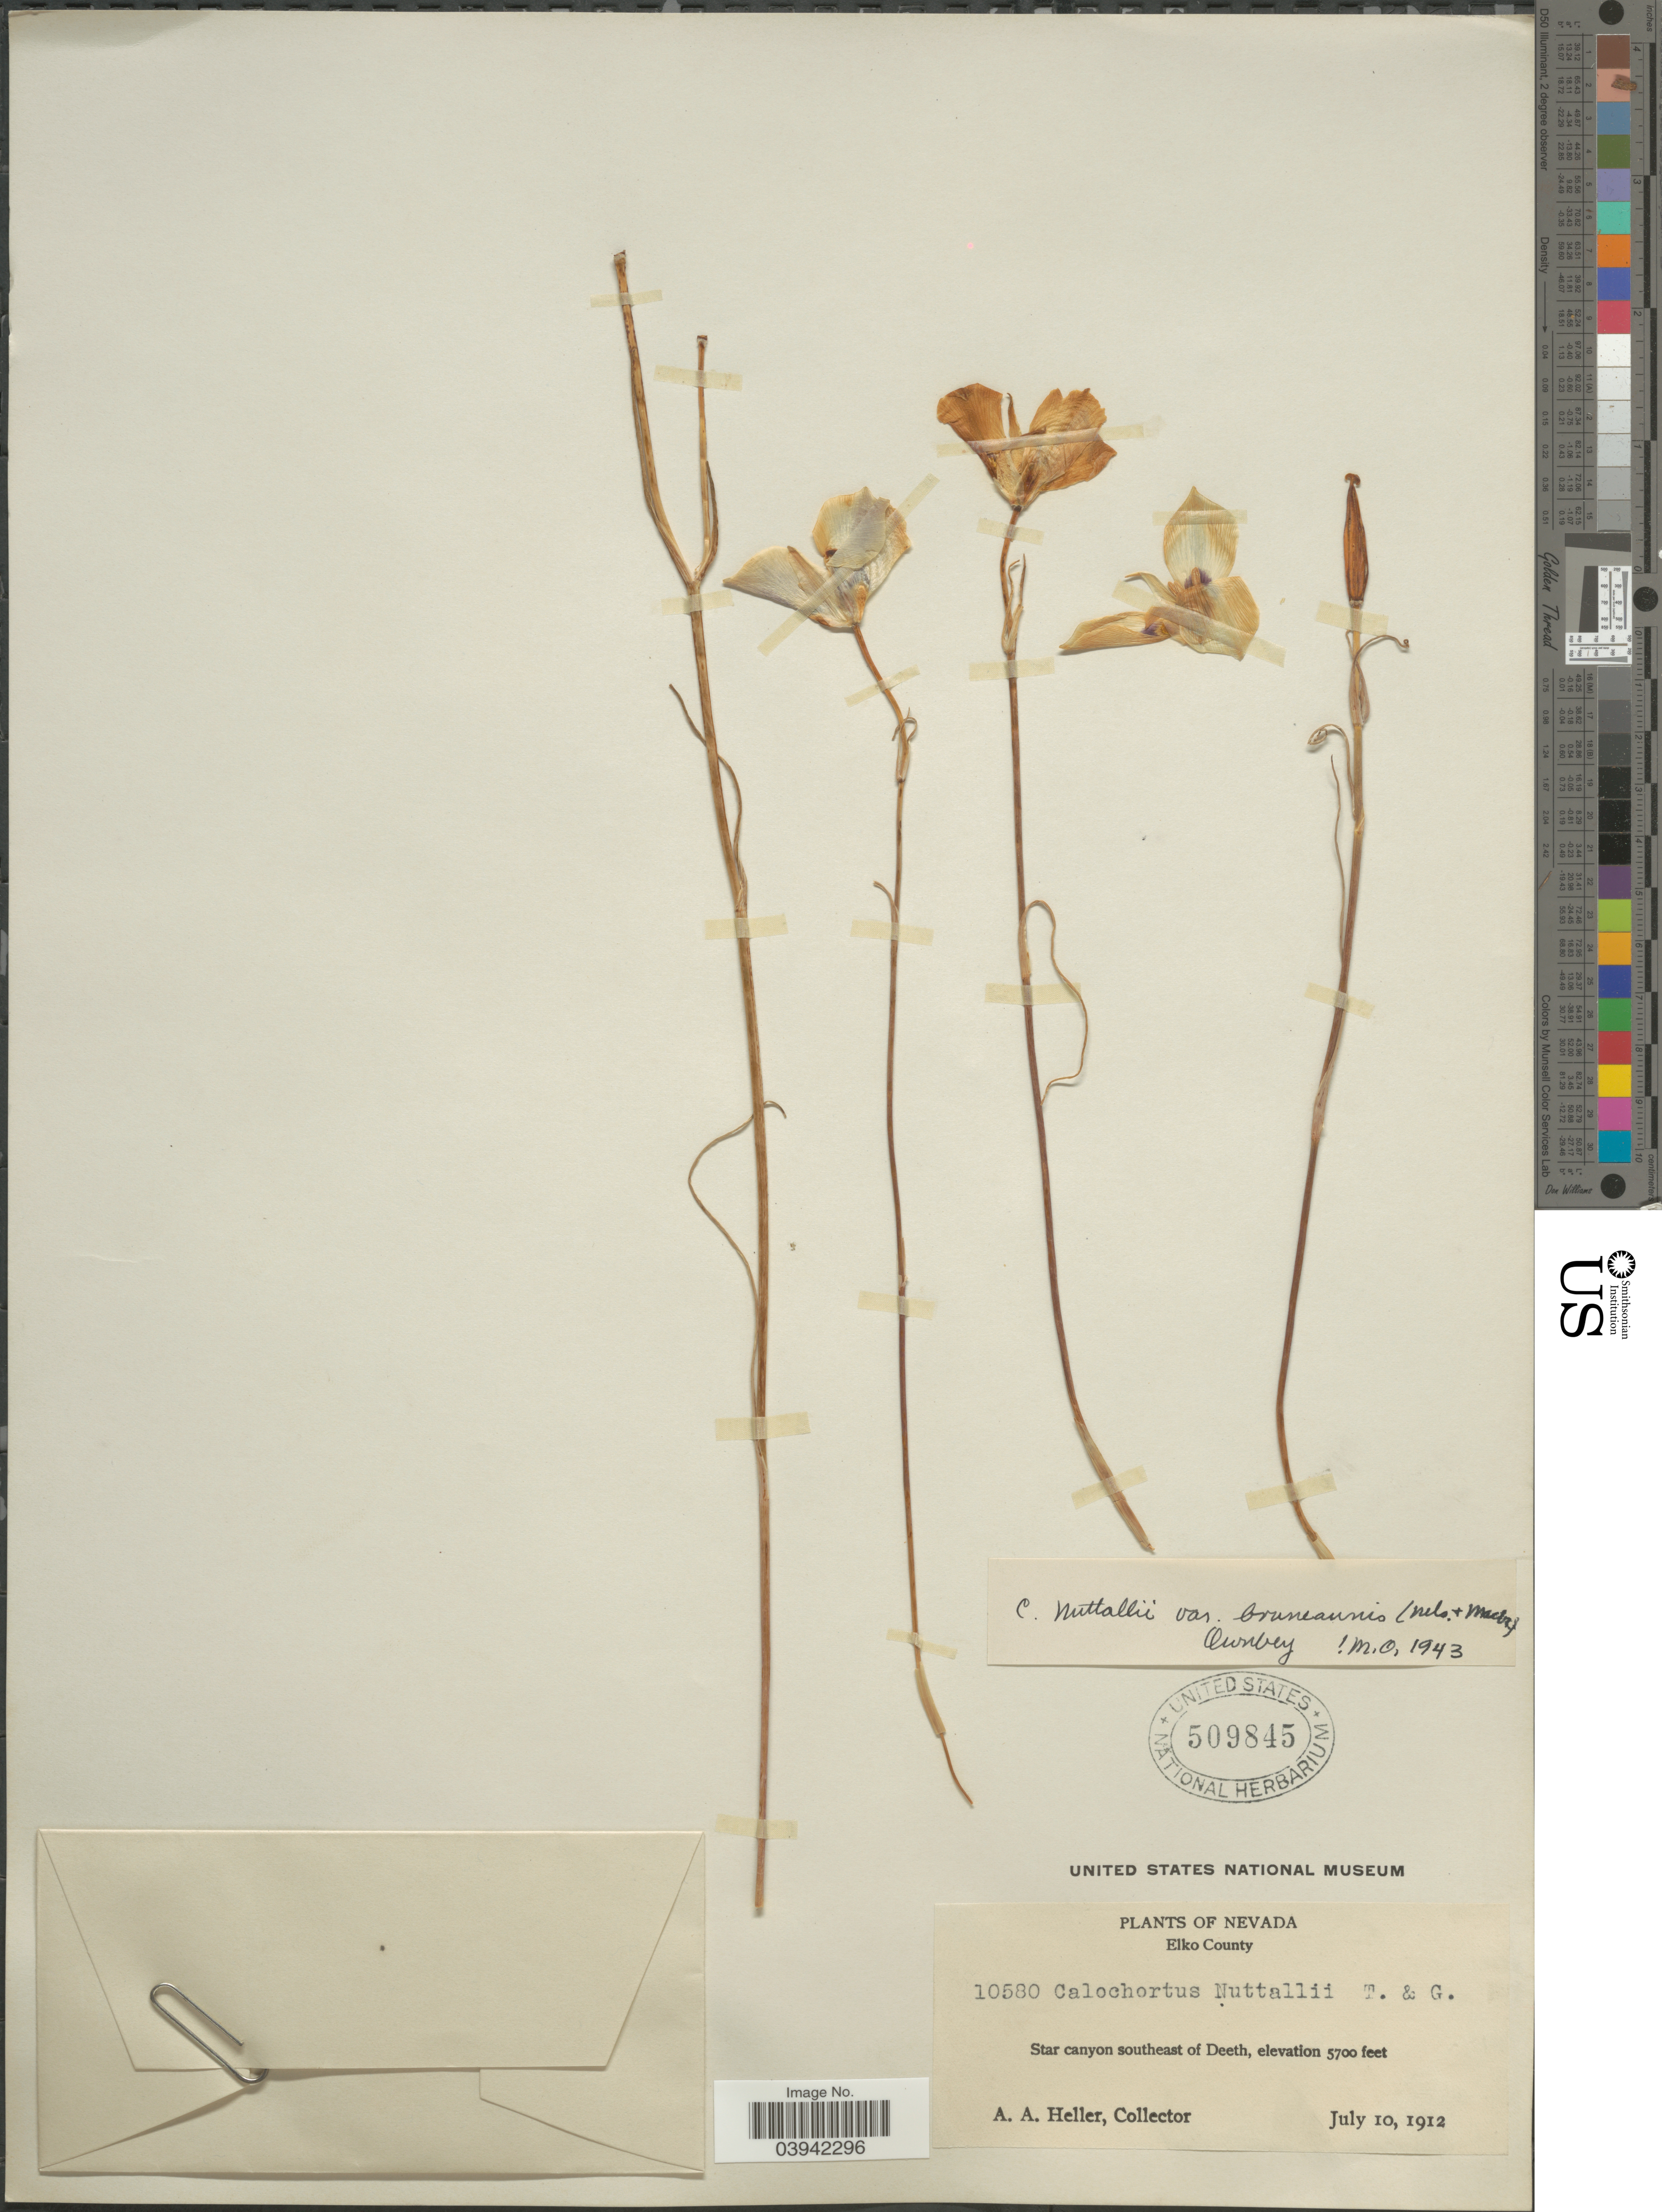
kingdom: Plantae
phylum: Tracheophyta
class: Liliopsida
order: Liliales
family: Liliaceae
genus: Calochortus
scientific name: Calochortus bruneaunis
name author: A. Nelson & J.F. Macbr.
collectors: A. A. Heller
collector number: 10580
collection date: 1912-07-10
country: United States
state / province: Nevada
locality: Elko County. Star canyon southeast of Deeth.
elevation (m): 1737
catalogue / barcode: US 509845